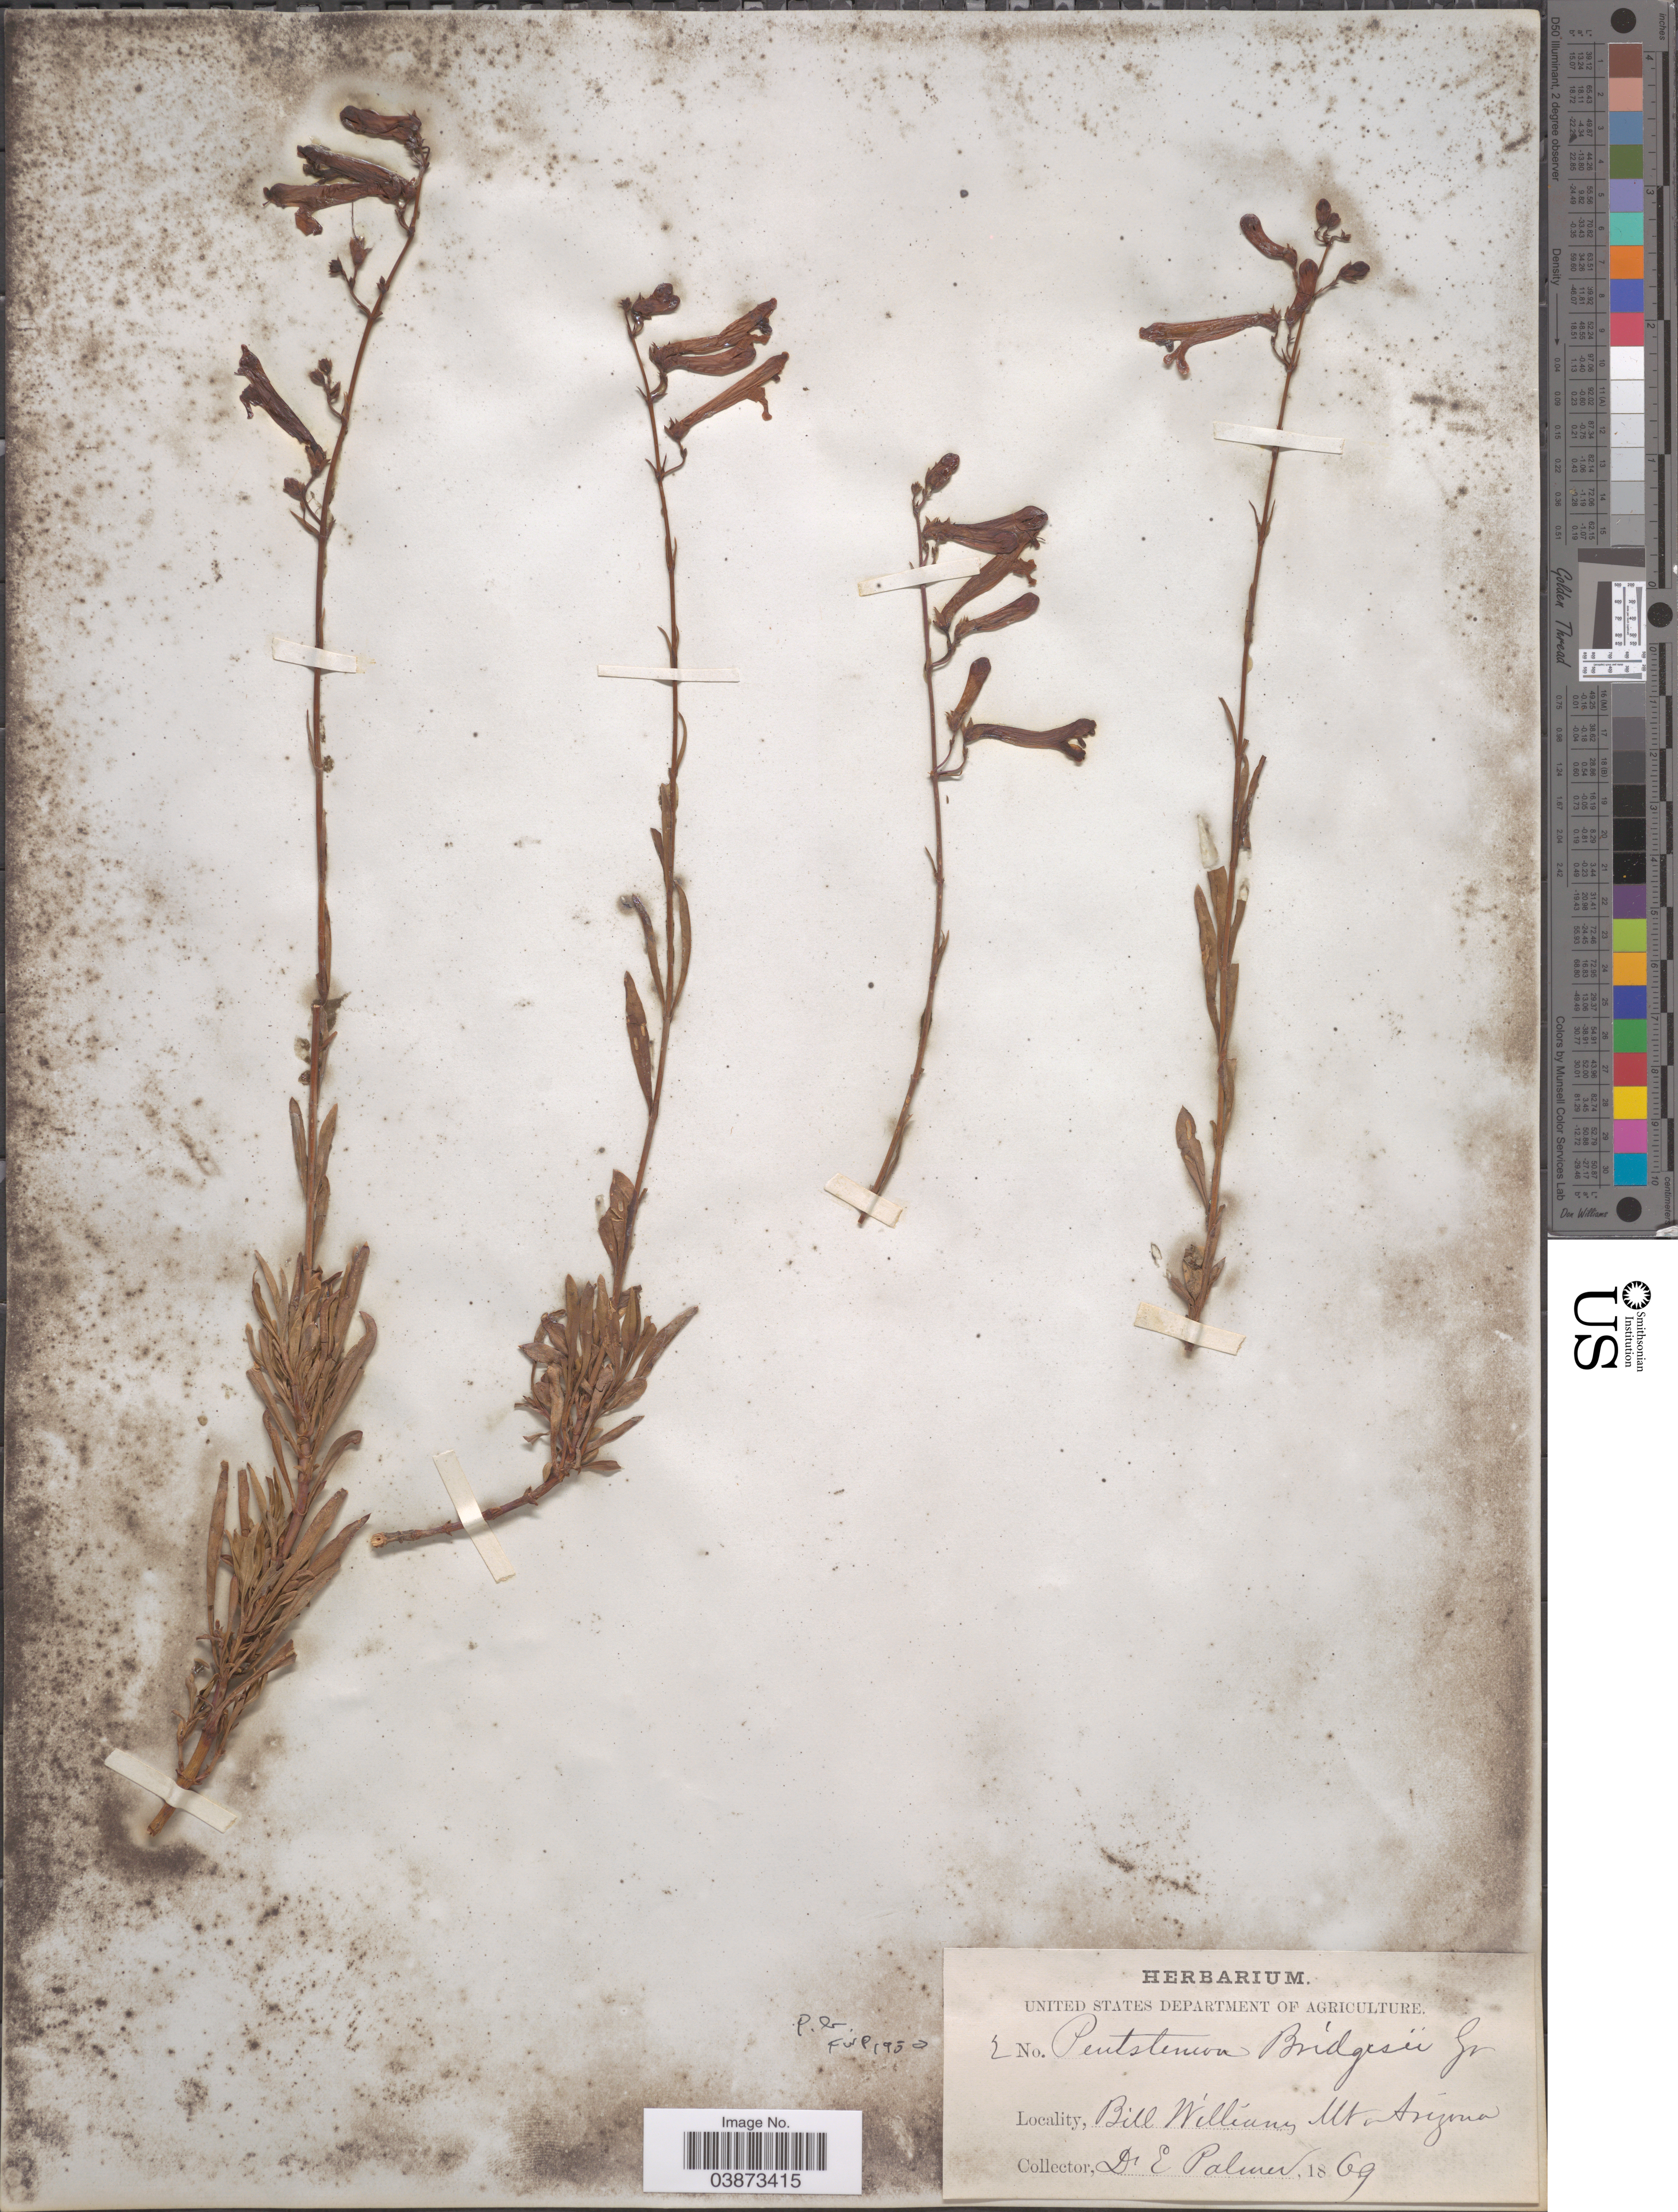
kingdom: Plantae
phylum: Tracheophyta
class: Magnoliopsida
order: Lamiales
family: Plantaginaceae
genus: Penstemon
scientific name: Penstemon bridgesii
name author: A. Gray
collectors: E. Palmer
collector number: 2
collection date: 1869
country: United States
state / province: Arizona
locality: Bill Williams Mt.